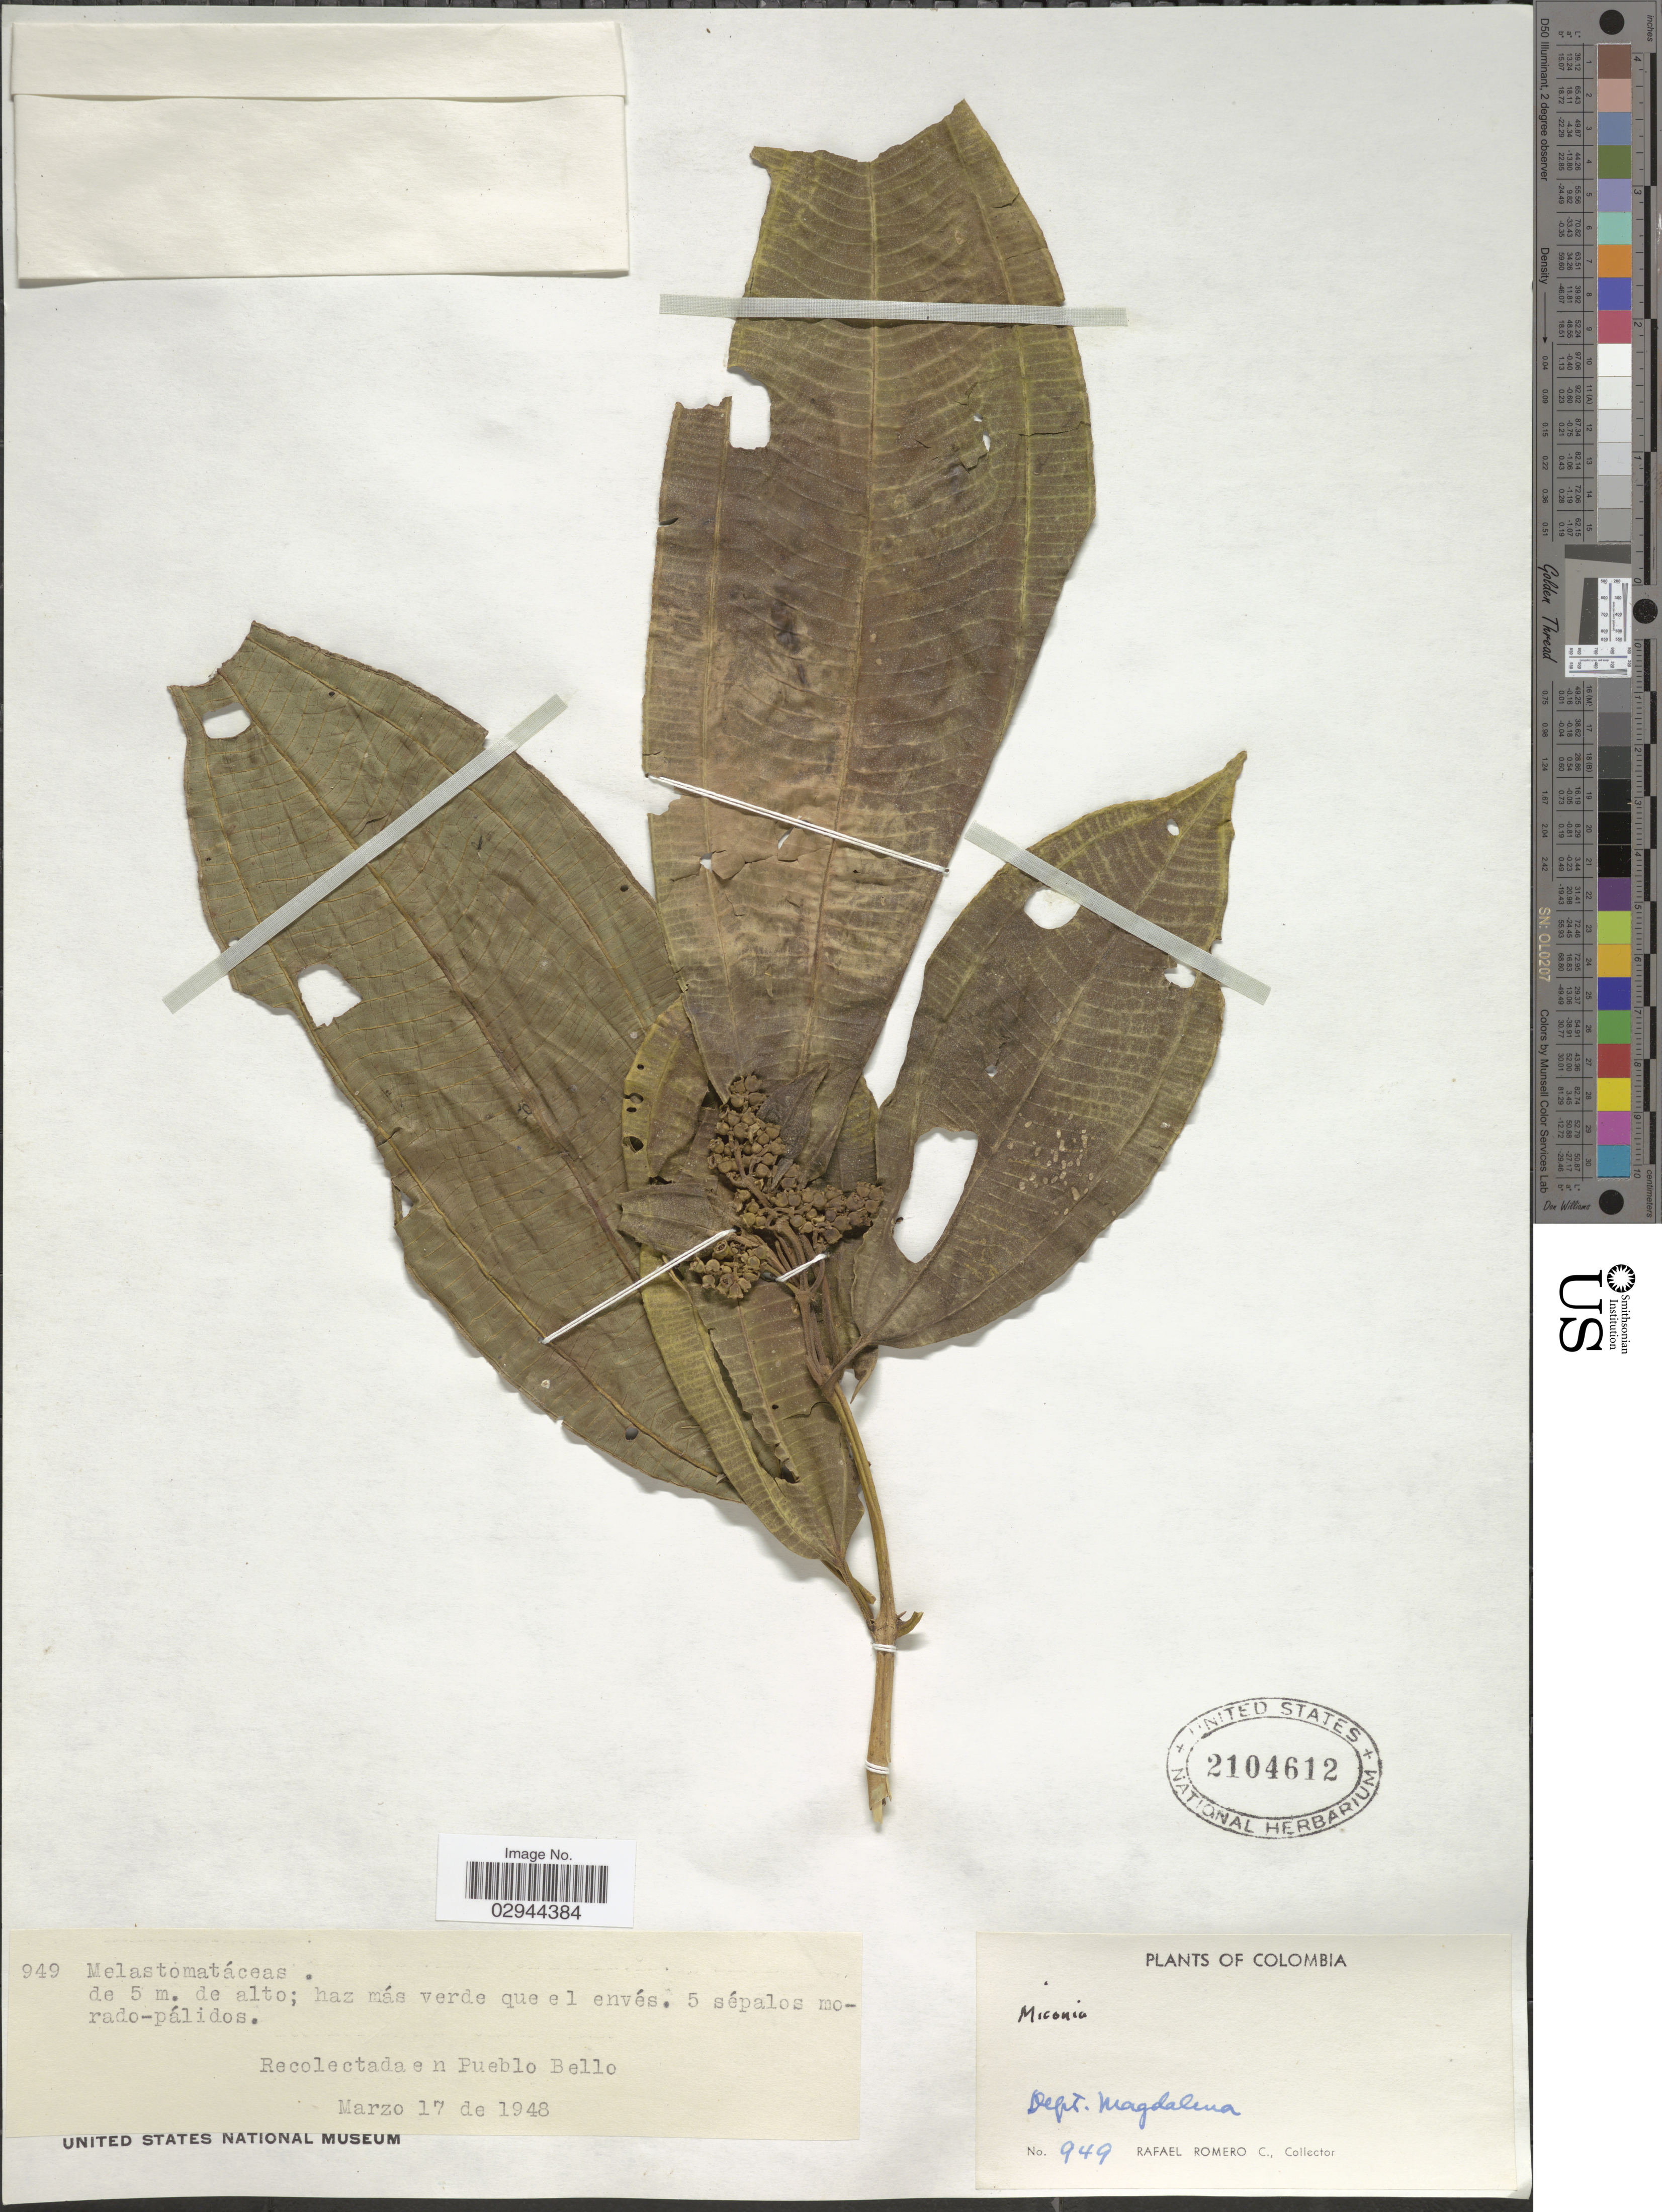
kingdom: Plantae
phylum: Tracheophyta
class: Magnoliopsida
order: Myrtales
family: Melastomataceae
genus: Miconia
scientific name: Miconia tovarensis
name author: Cogn.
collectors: R. Romero Castañeda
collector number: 949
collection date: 1948-03-17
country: Colombia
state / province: Magdalena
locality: Dept. Magdalena. Pueblo Bello.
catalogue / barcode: US 2104612